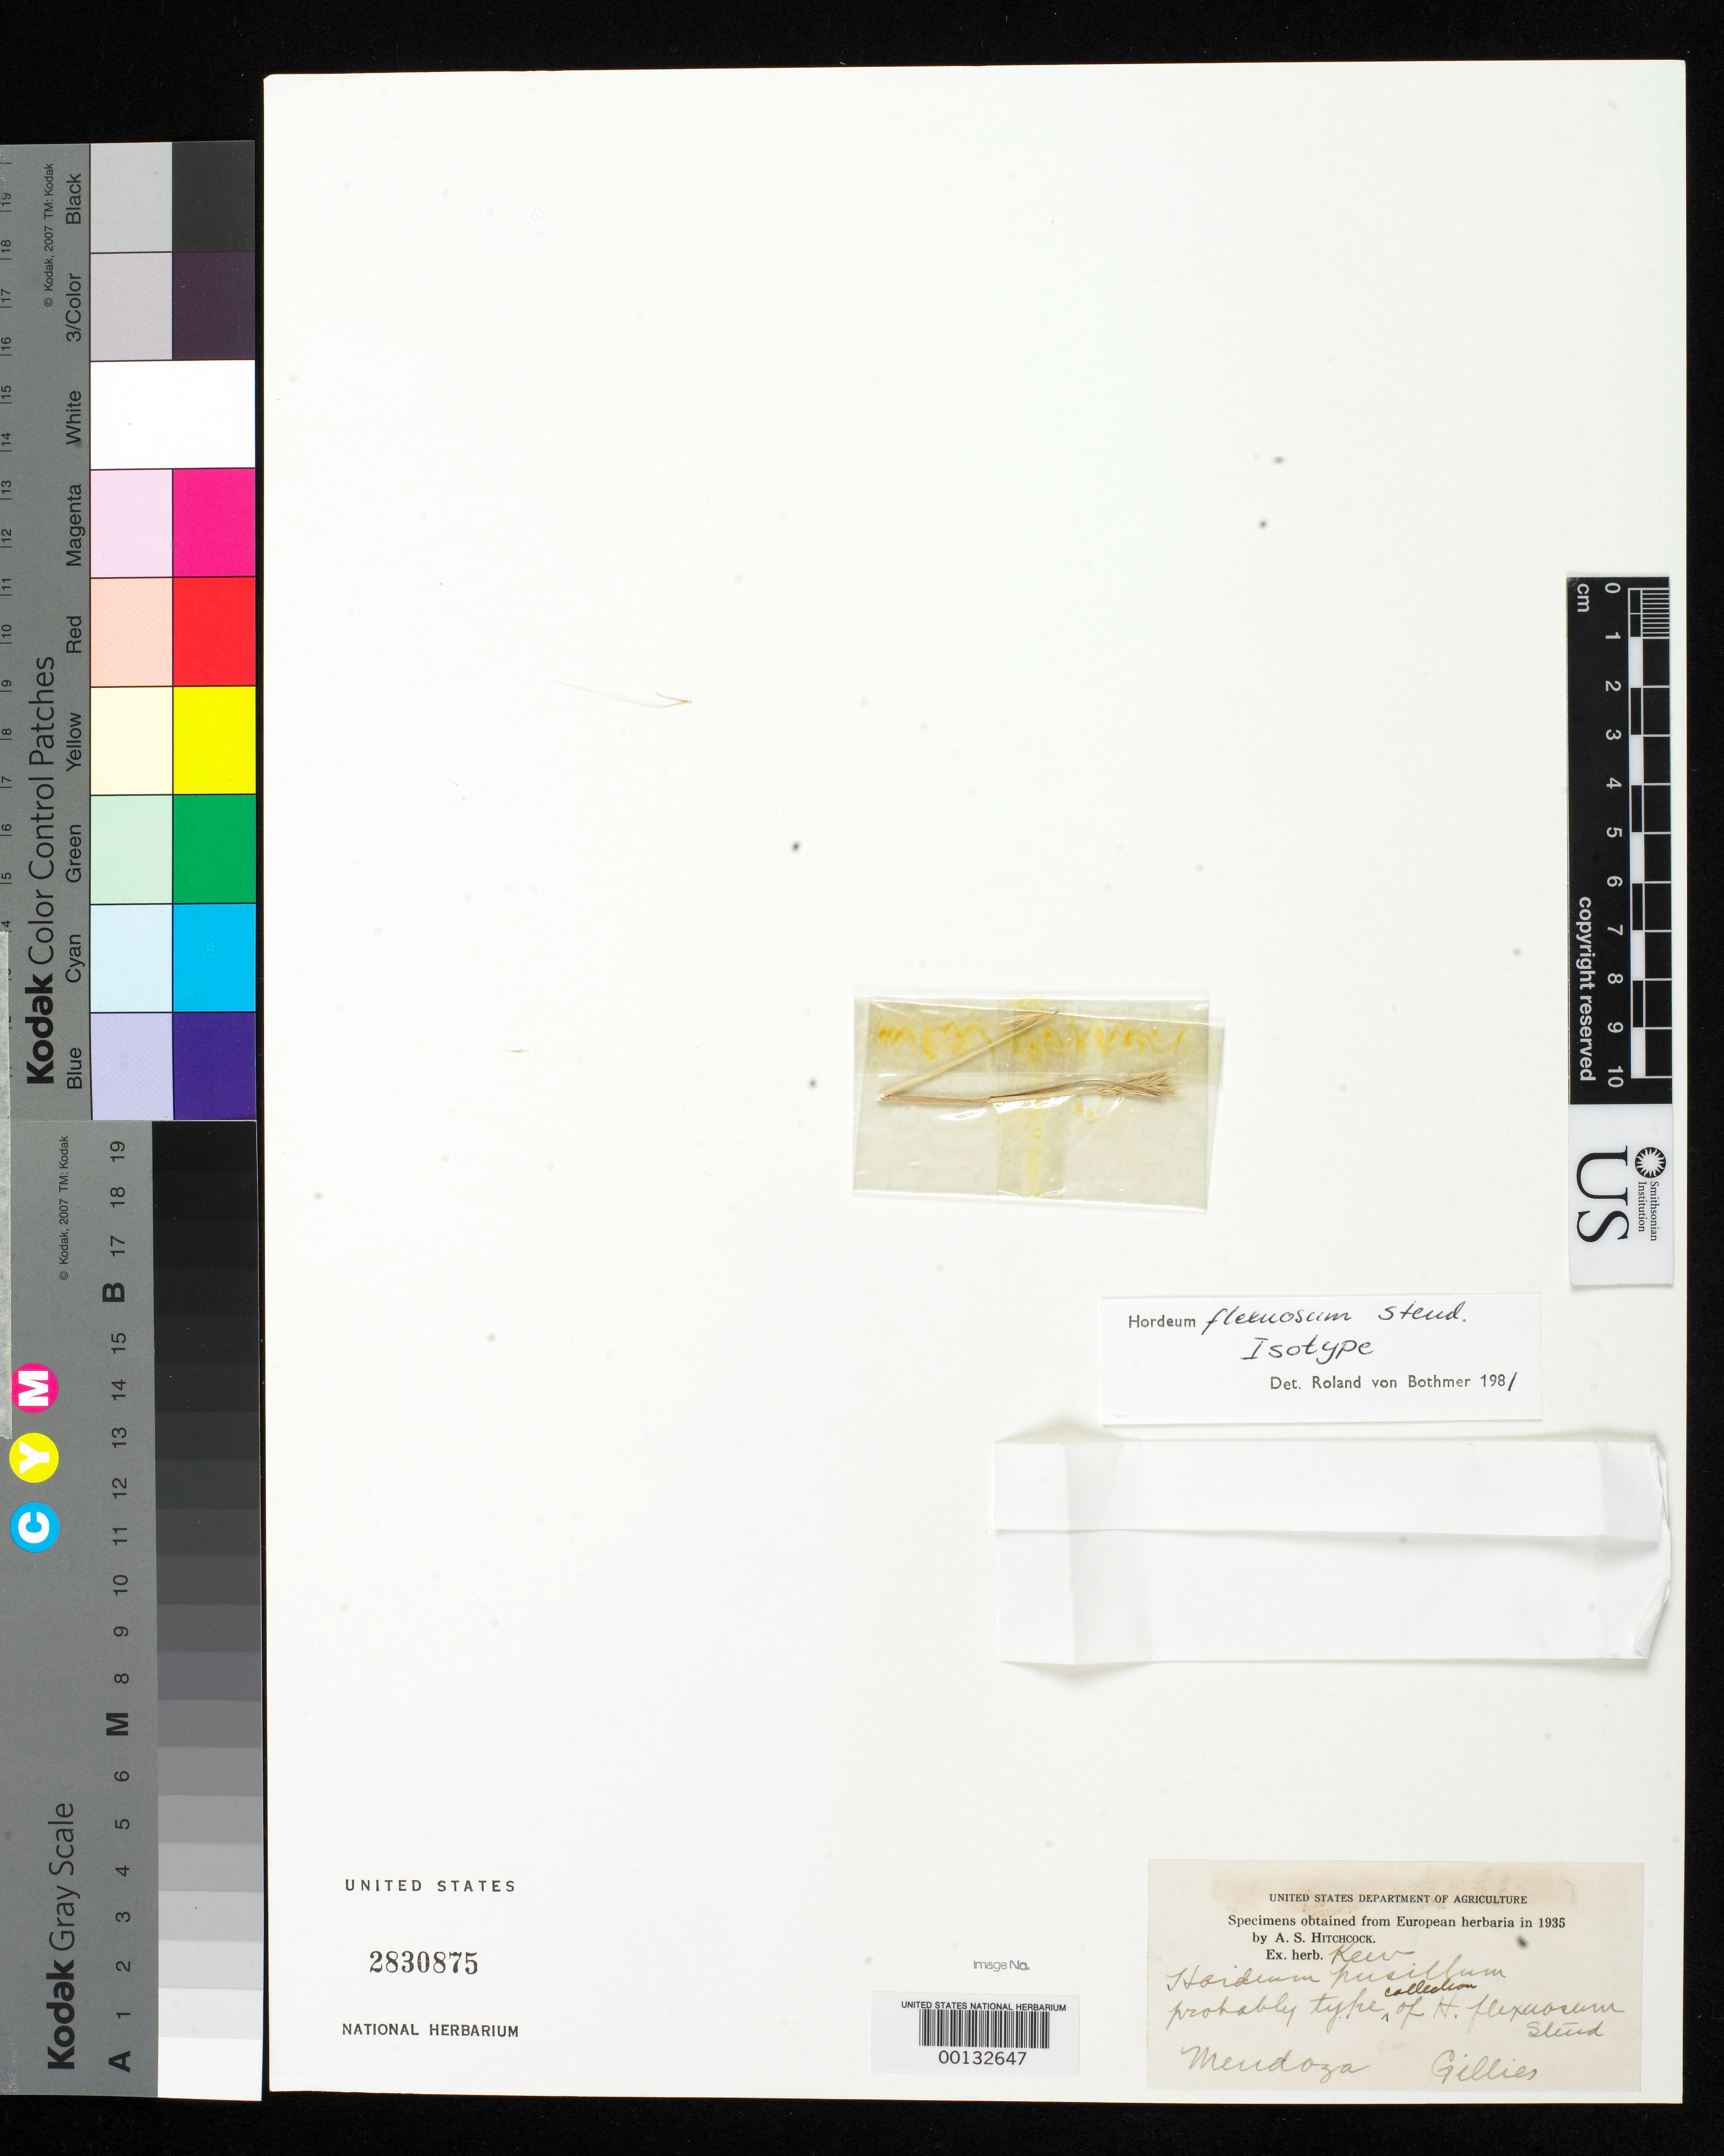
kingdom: Plantae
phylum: Tracheophyta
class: Liliopsida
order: Poales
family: Poaceae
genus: Hordeum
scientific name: Hordeum flexuosum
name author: Nees ex Steud.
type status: Type Fragment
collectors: J. Gillies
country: Argentina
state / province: Mendoza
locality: Mendoza.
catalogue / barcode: US 2830875